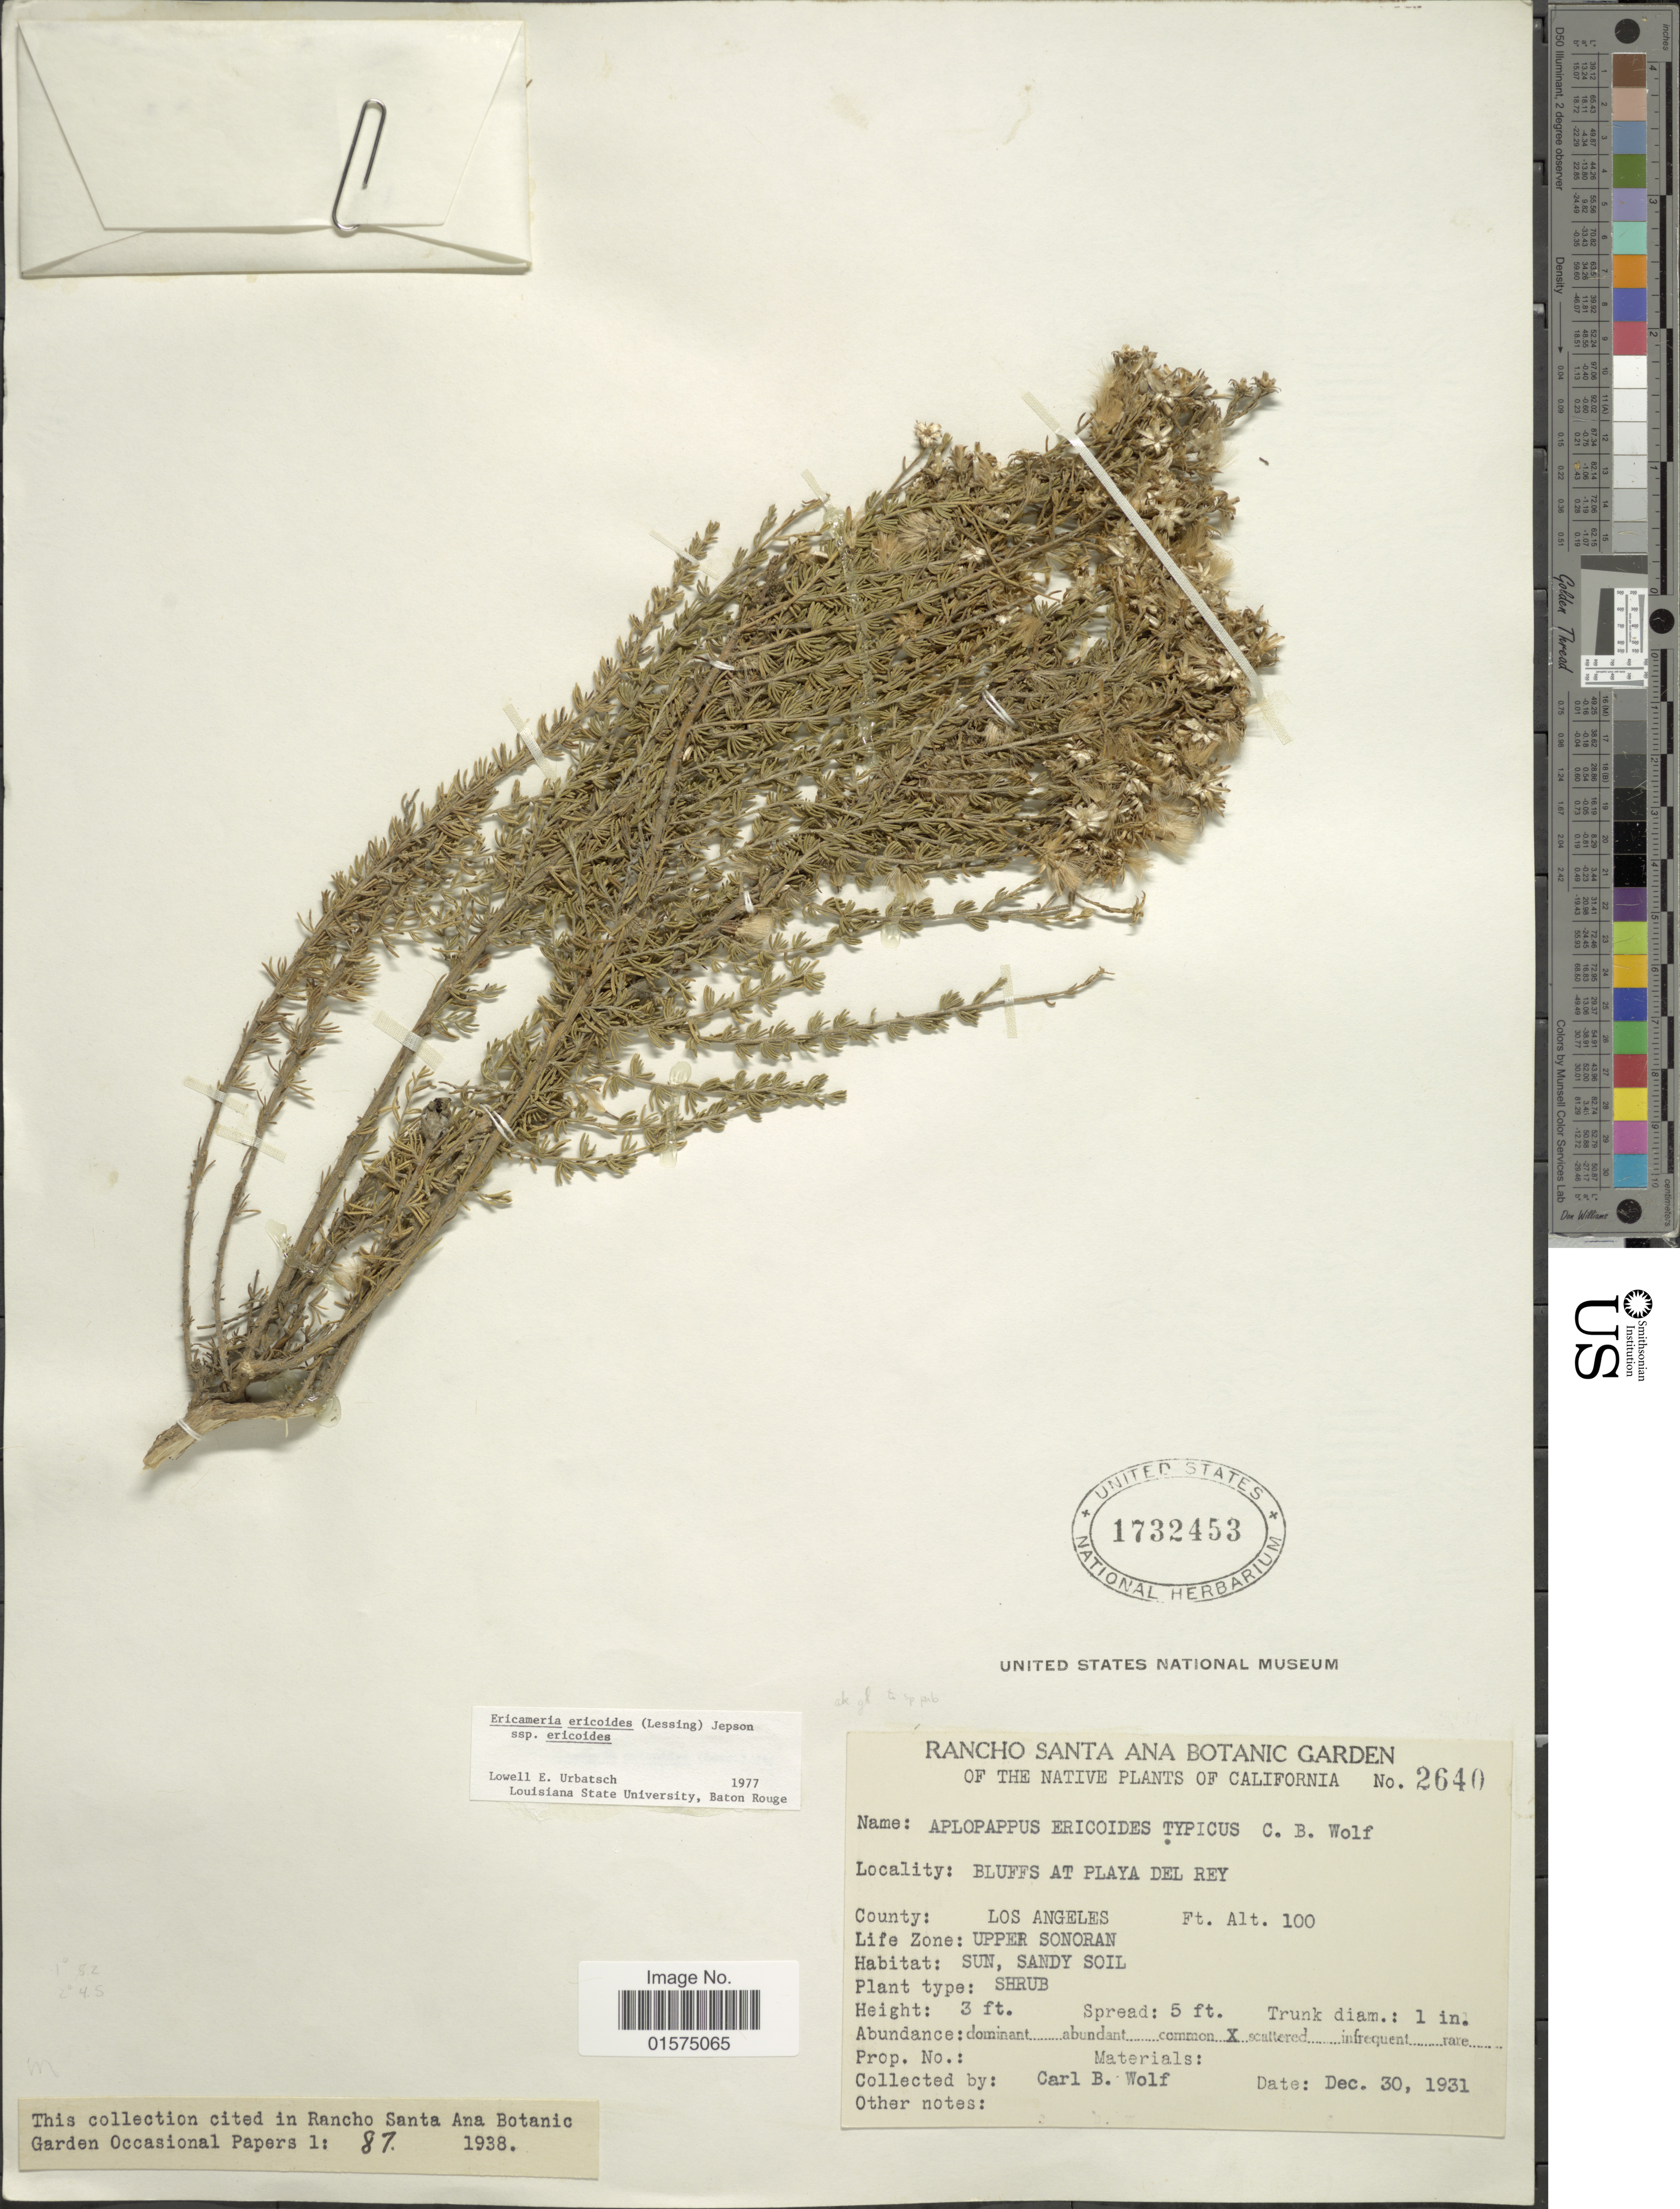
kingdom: Plantae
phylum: Tracheophyta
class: Magnoliopsida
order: Asterales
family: Asteraceae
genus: Ericameria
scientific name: Ericameria ericoides subsp. ericoides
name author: (Less.) Nutt. ex Jeps.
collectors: C. B. Wolf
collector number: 2640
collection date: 1931-12-30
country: United States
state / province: California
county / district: Los Angeles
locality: Bluffs at Playa del Rey. County: Los Angeles. Life Zone: Upper Sonoran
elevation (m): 30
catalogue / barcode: US 1732453